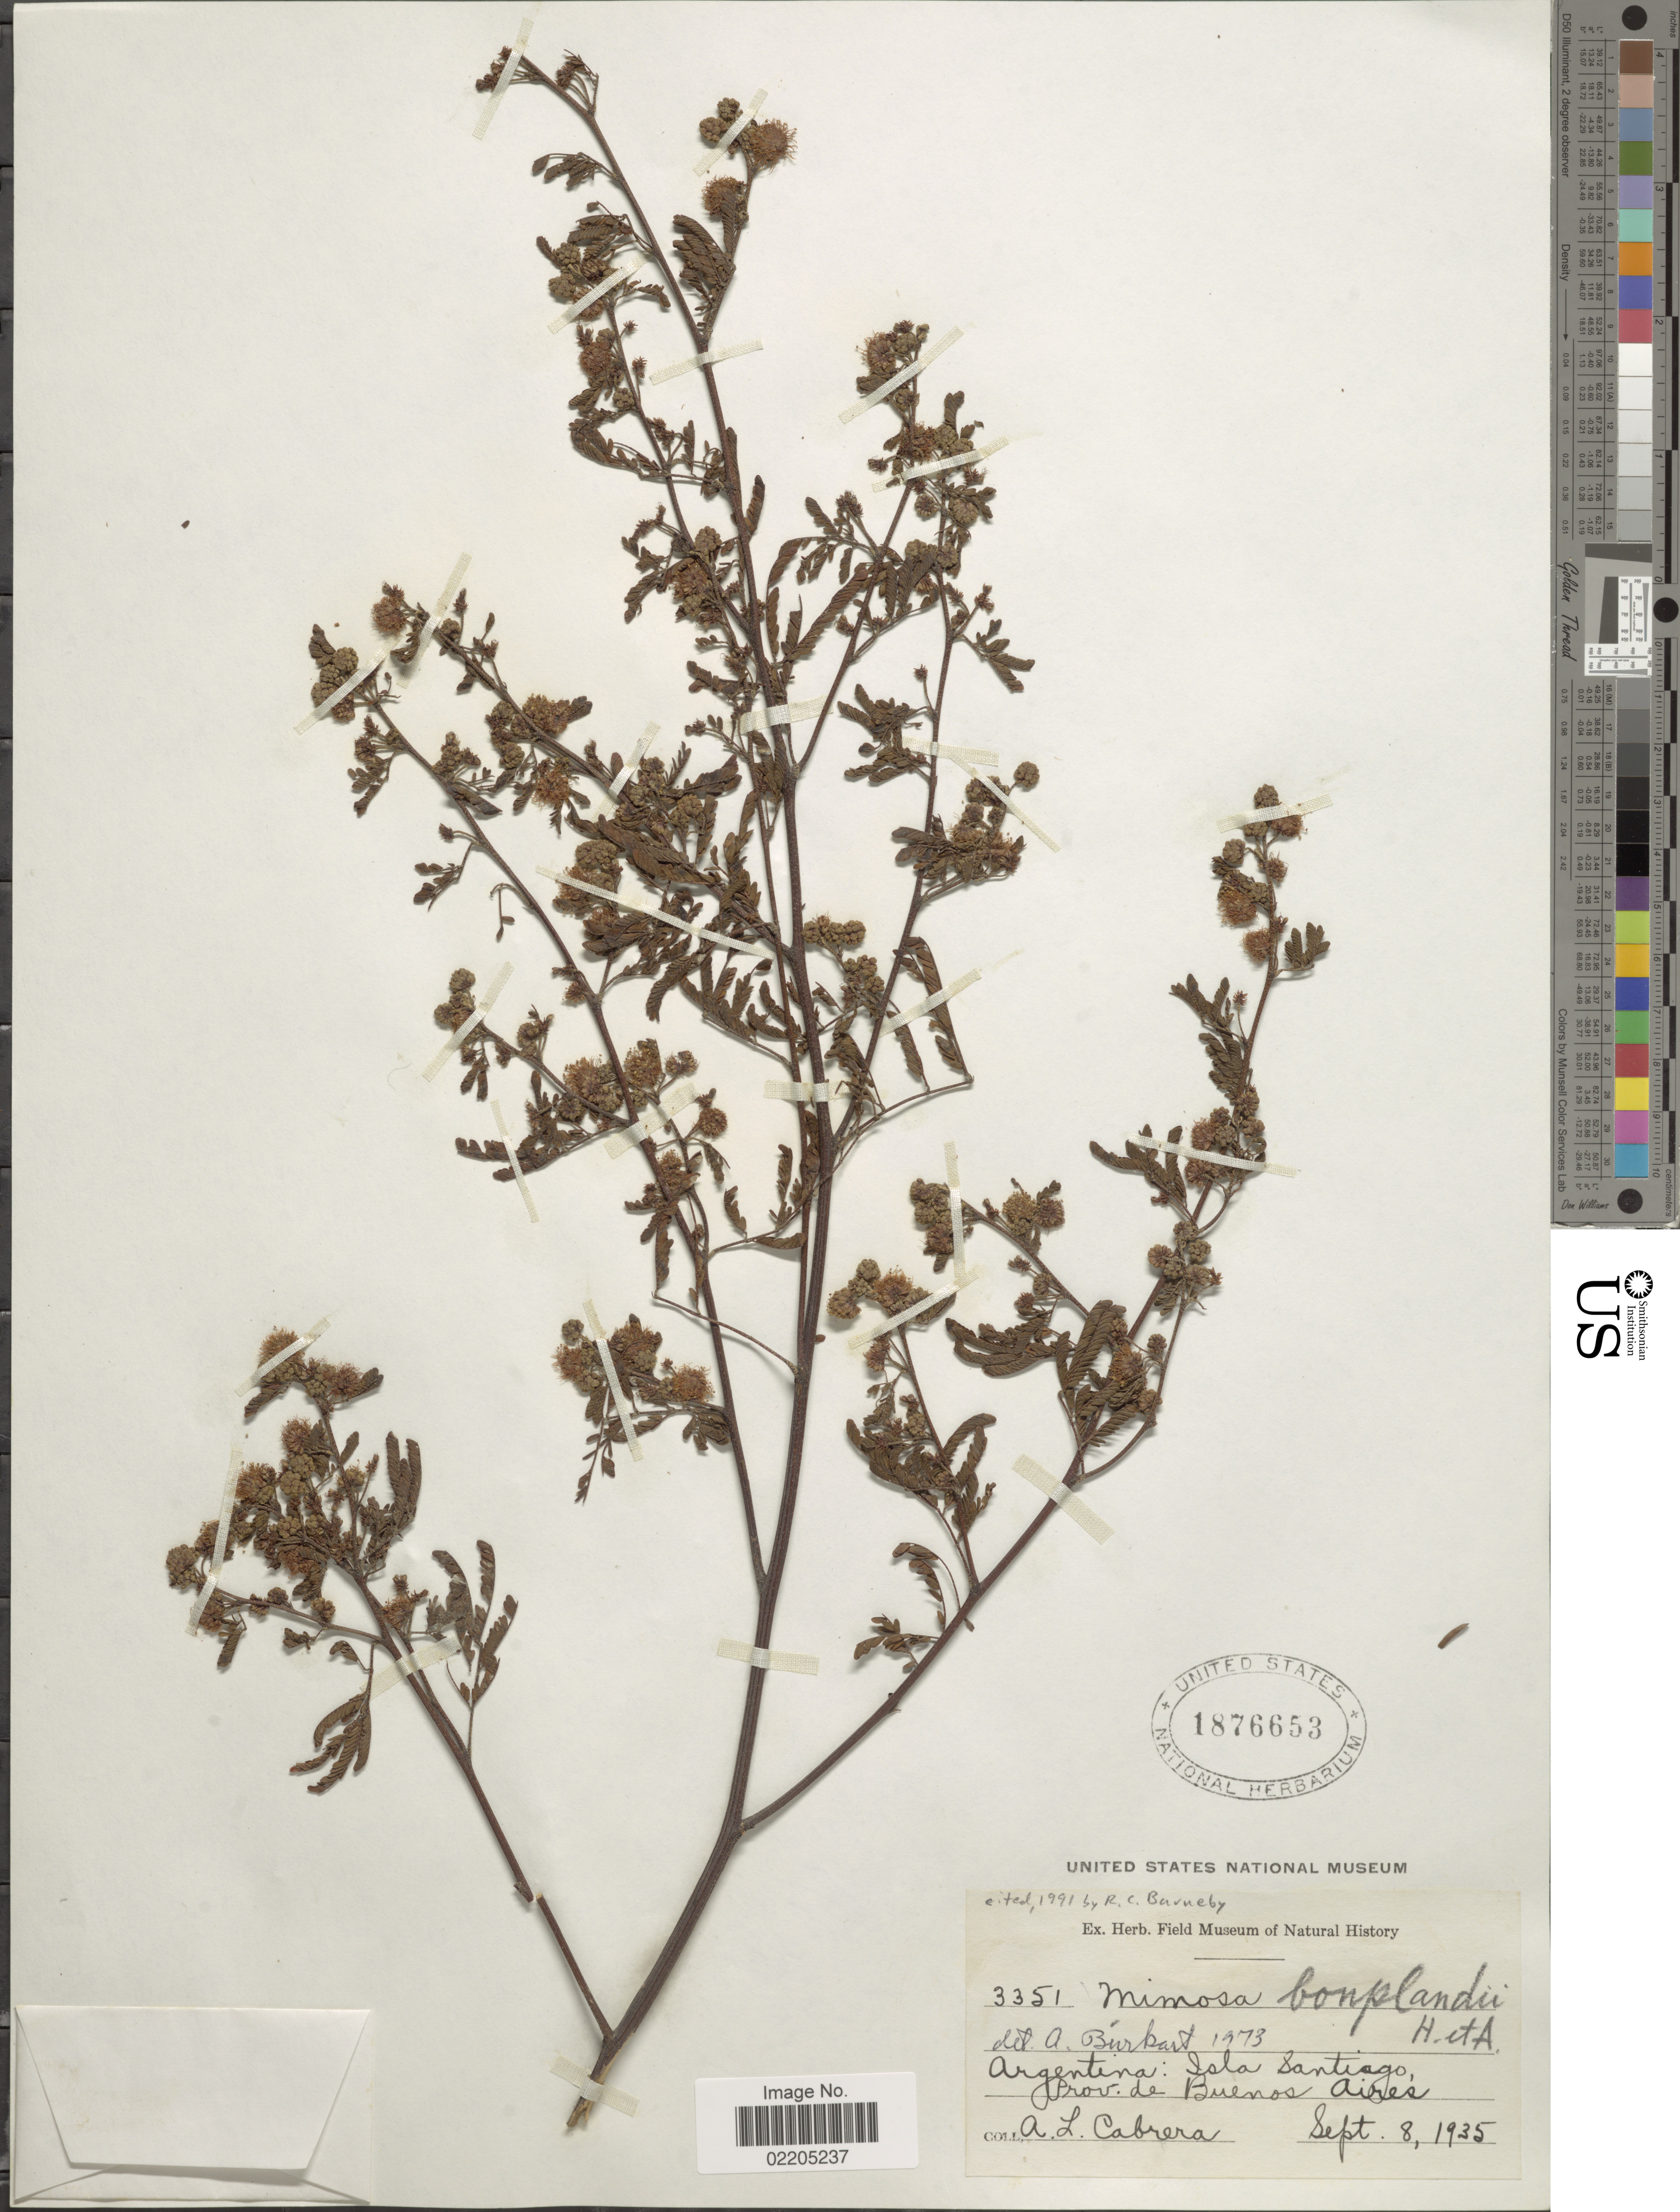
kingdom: Plantae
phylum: Tracheophyta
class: Magnoliopsida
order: Fabales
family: Fabaceae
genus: Mimosa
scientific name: Mimosa bonplandii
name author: Benth.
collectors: A. L. Cabrera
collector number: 3351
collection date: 1935-09-09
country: Argentina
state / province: Buenos Aires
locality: Isla Santiago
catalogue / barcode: US 1876653